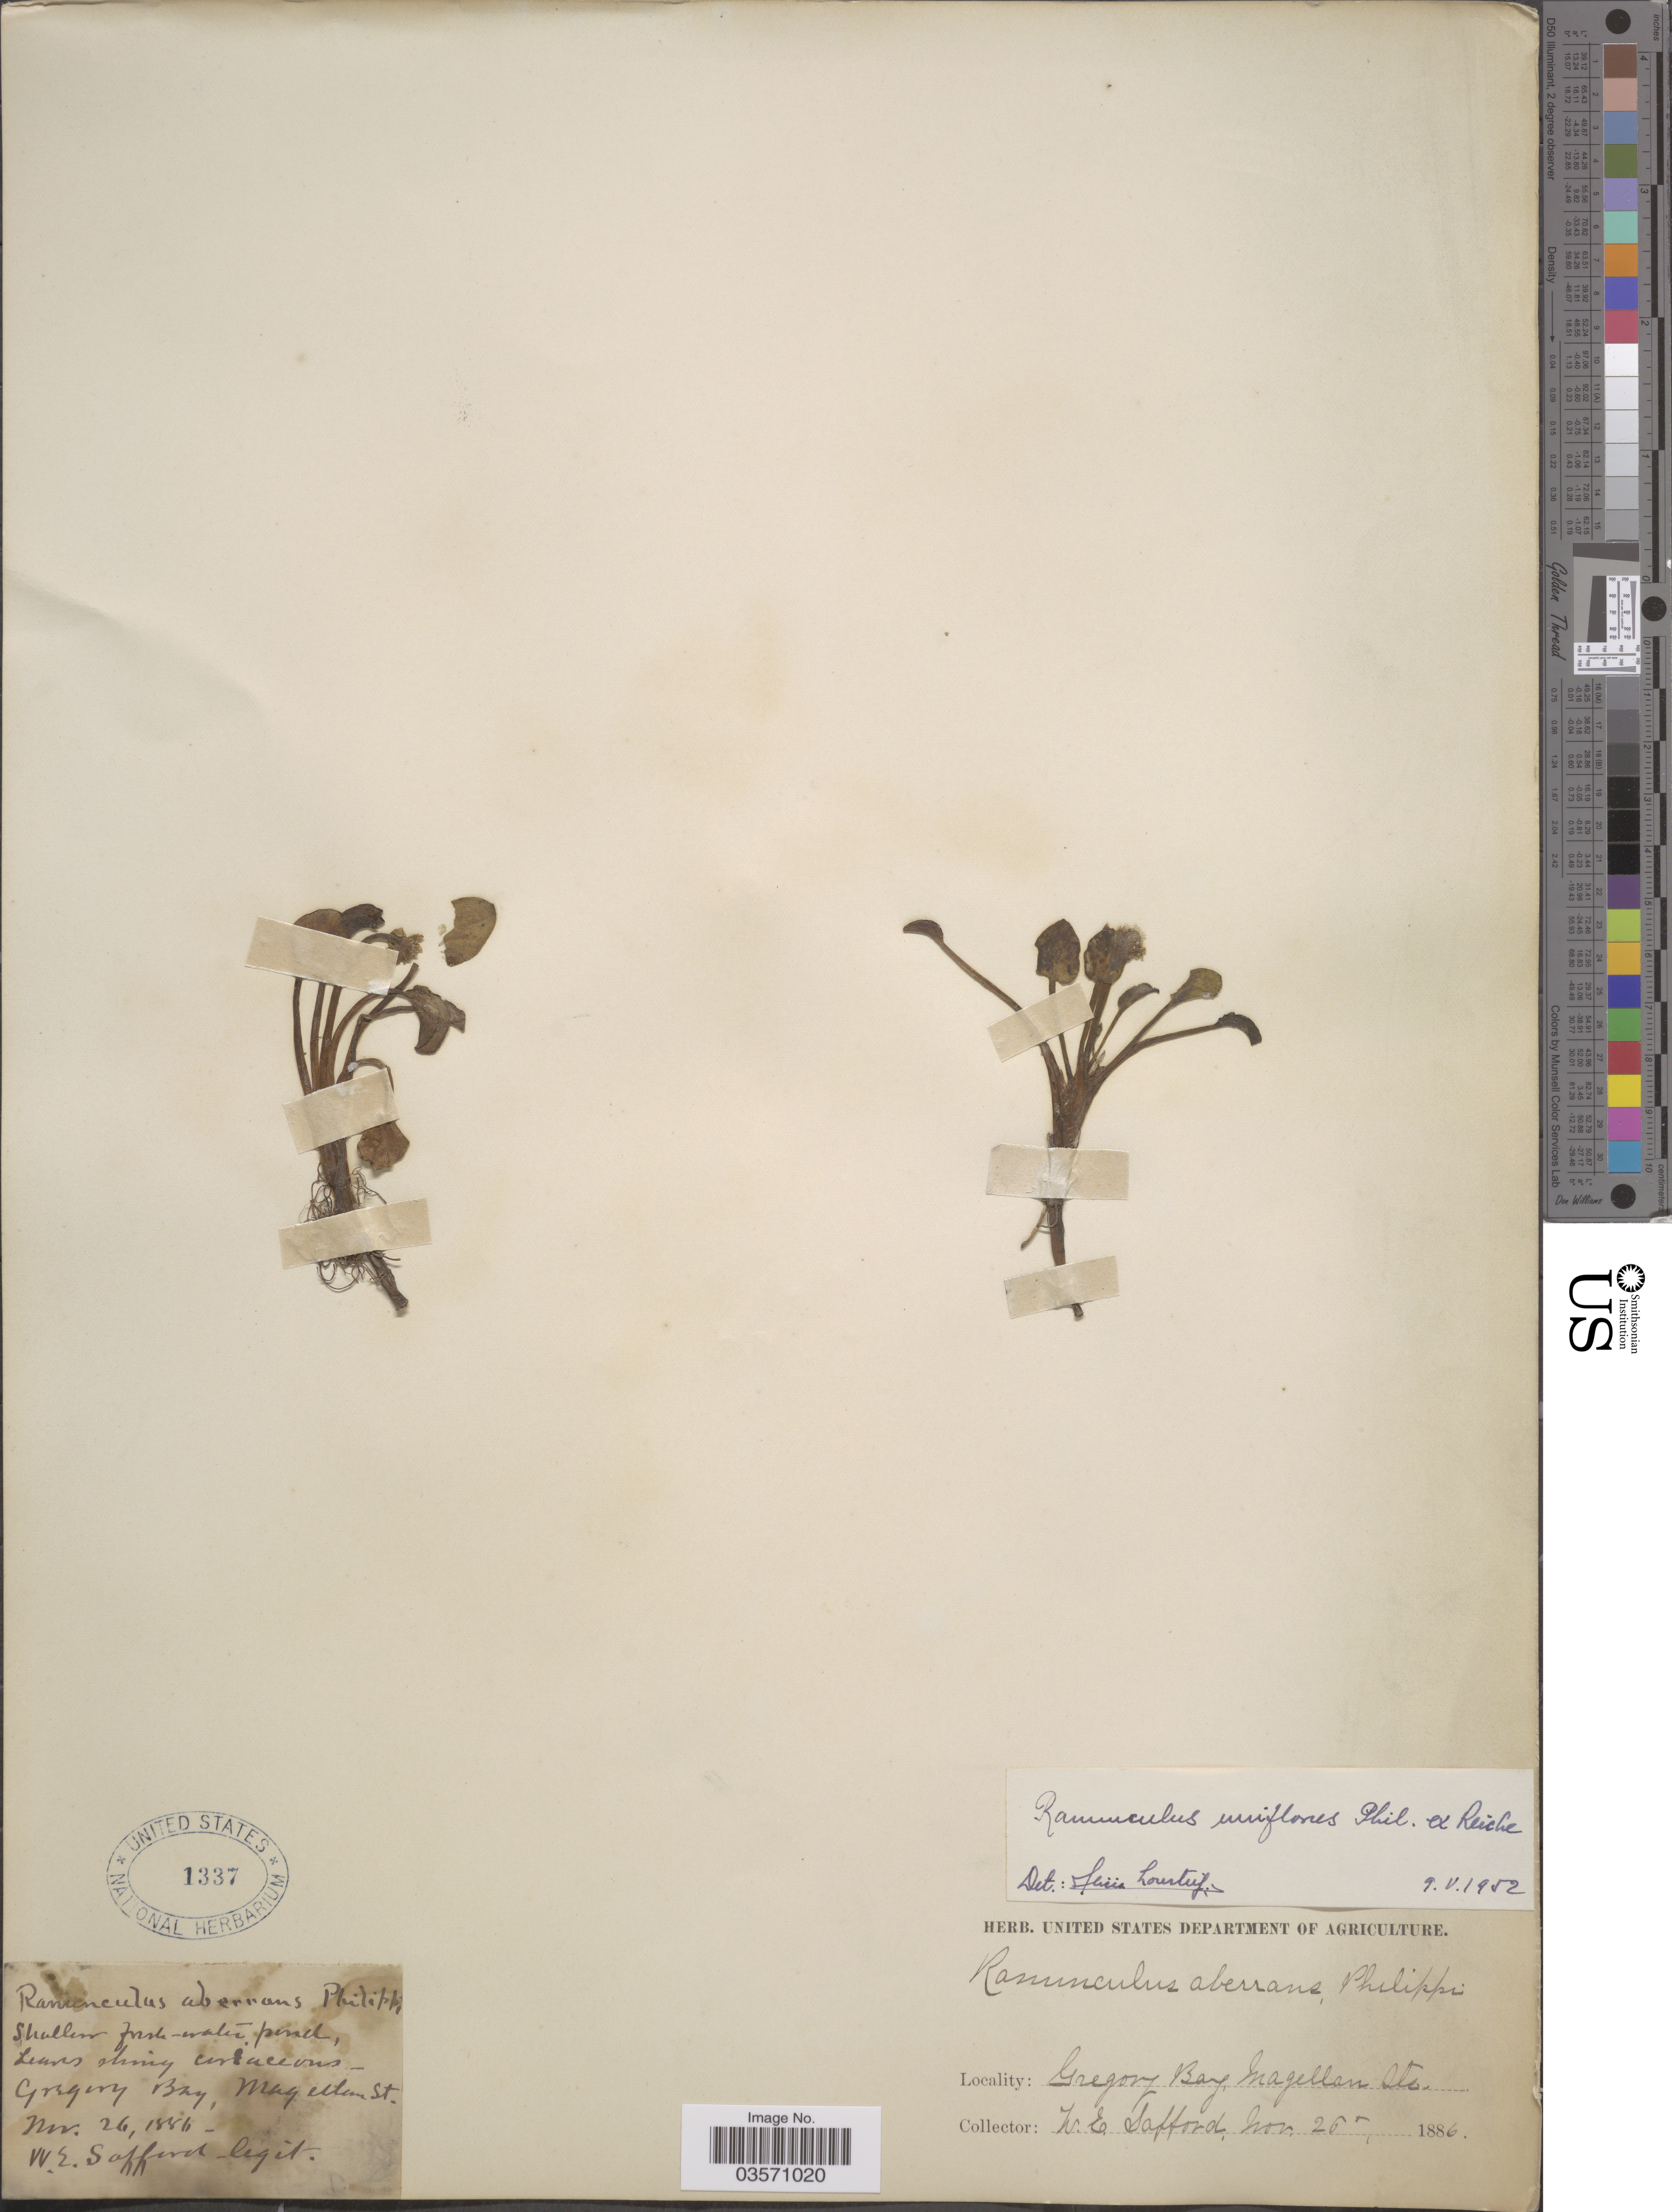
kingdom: Plantae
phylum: Tracheophyta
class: Magnoliopsida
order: Ranunculales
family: Ranunculaceae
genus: Ranunculus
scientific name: Ranunculus uniflorus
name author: Phil. ex Reiche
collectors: W. E. Safford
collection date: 1886-11-26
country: Chile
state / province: Magallanes y de la Antártica Chilena (XII)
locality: Gregory Bay, Magellan Ste.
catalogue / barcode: US 1337